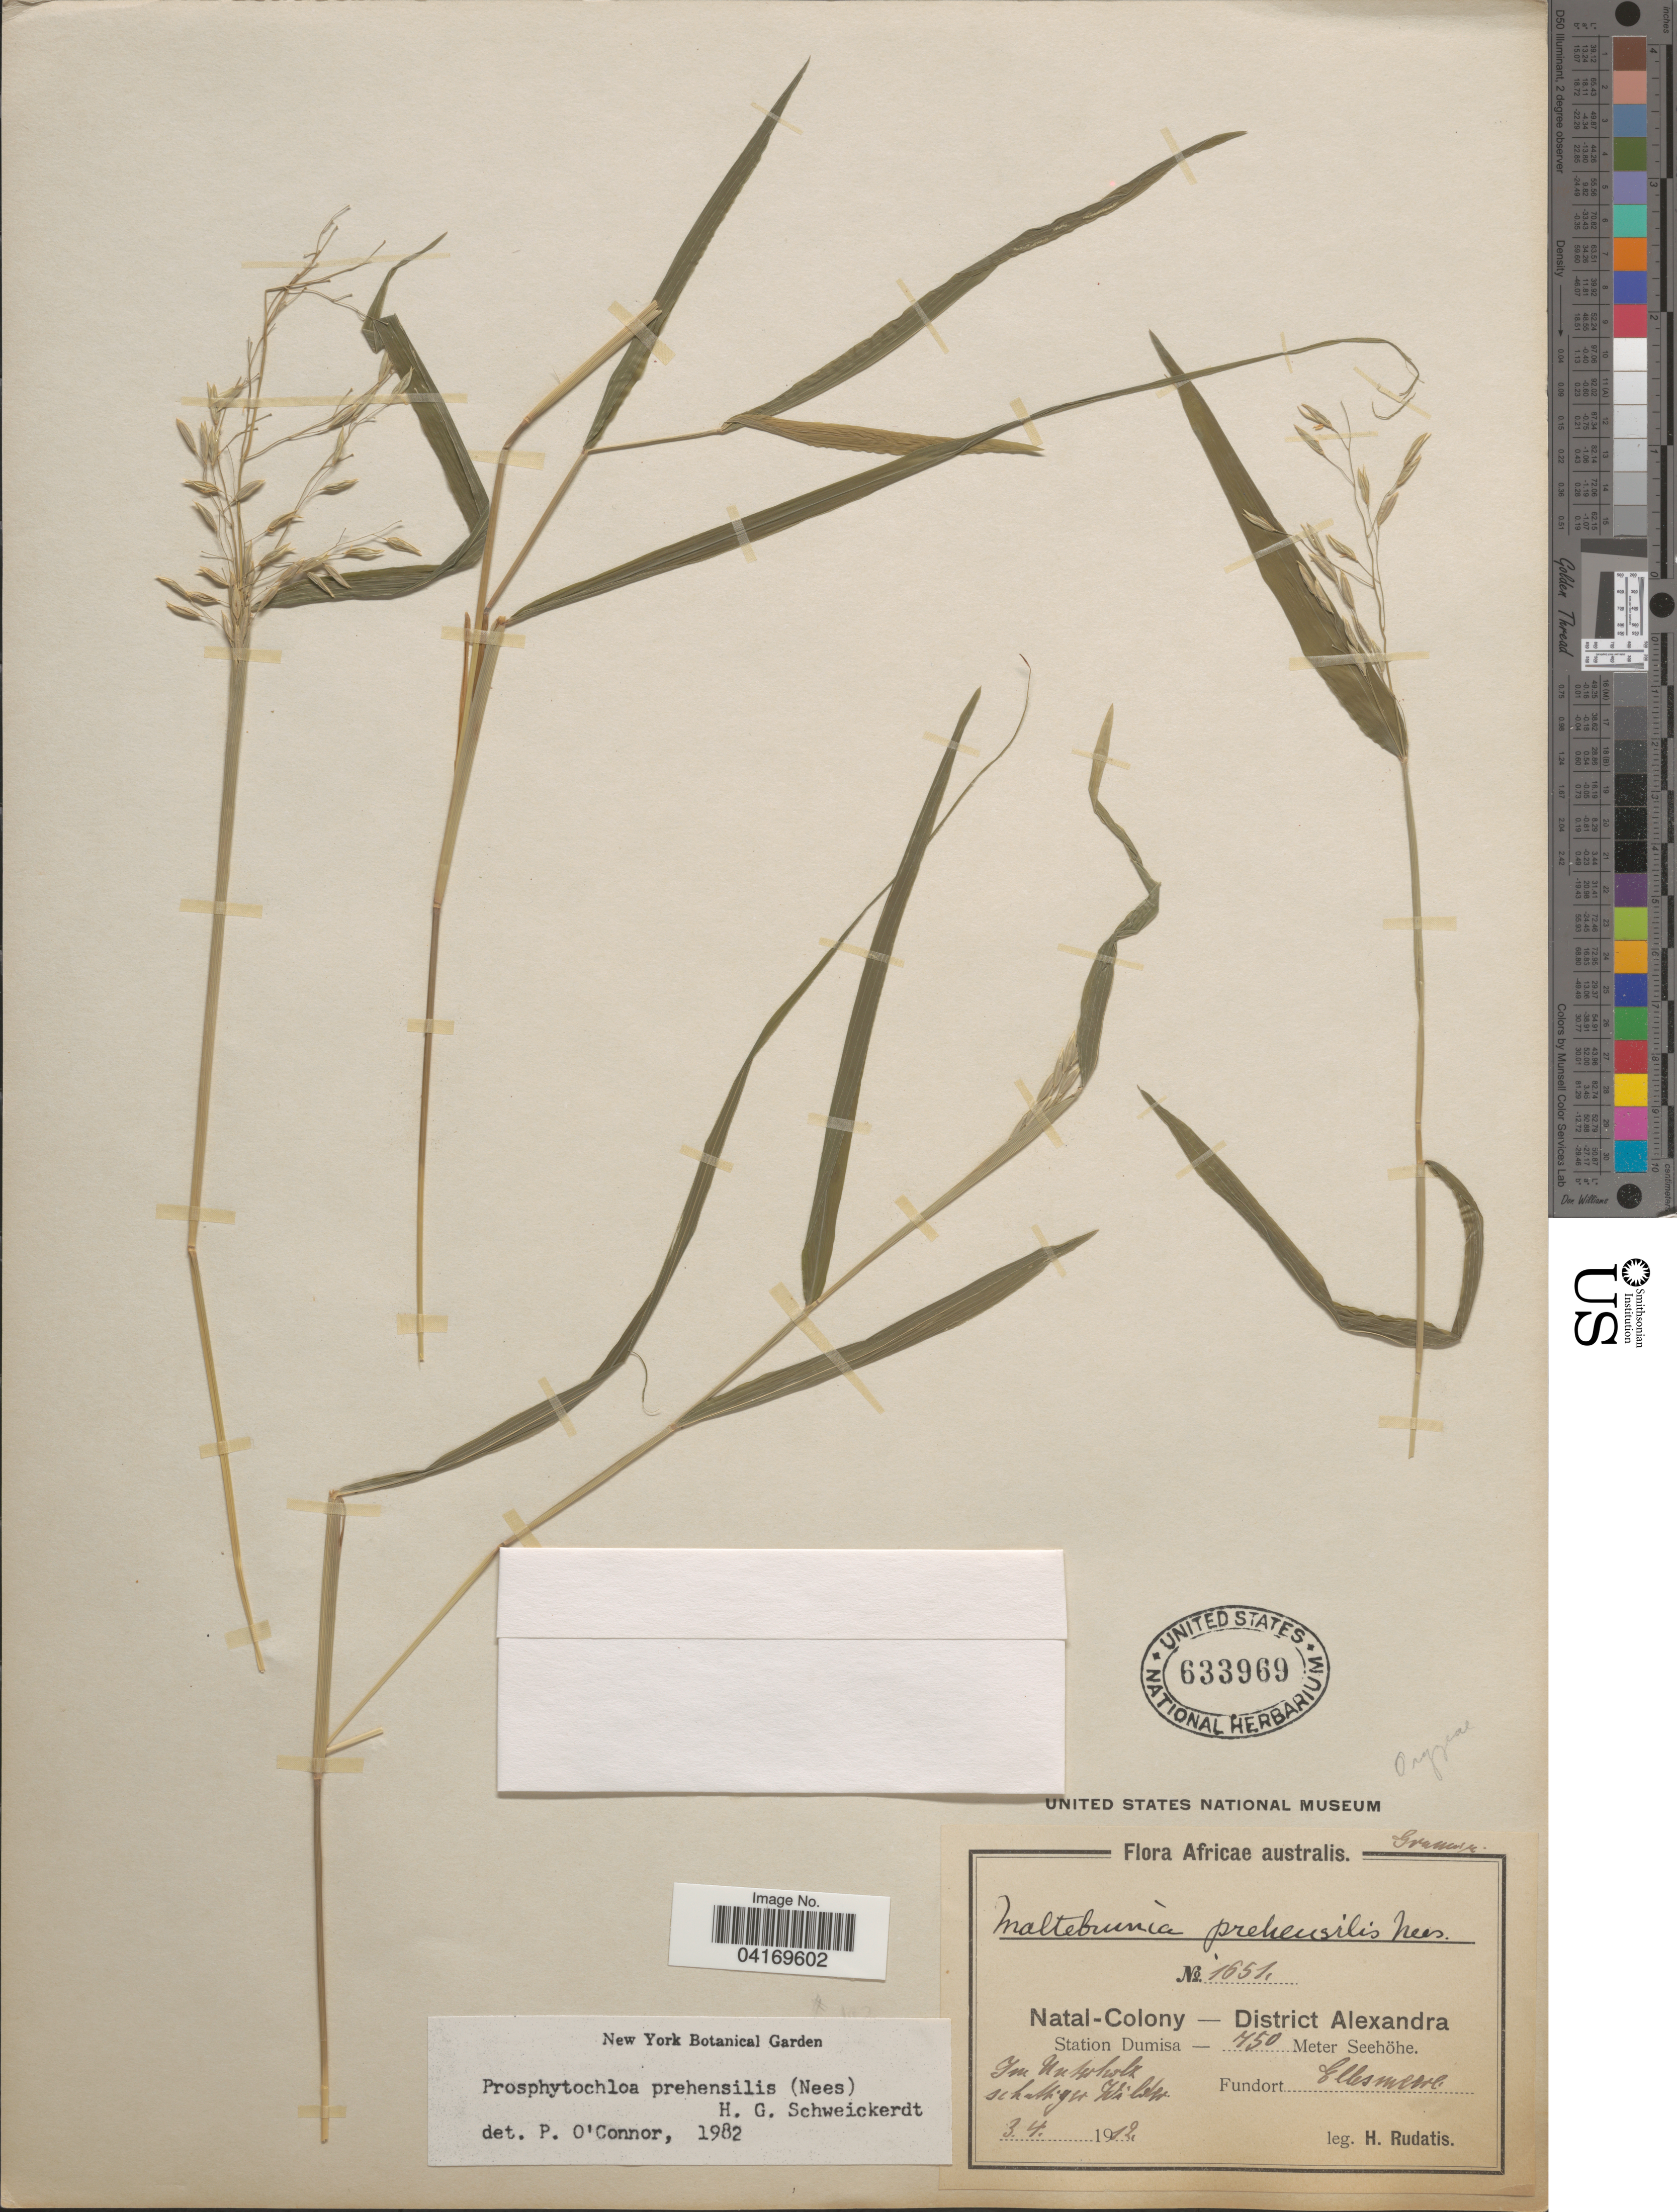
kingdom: Plantae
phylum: Tracheophyta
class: Liliopsida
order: Poales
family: Poaceae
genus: Prosphytochloa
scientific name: Prosphytochloa prehensilis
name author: (Nees) Swallen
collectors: H. Rudatis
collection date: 1912-04-03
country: South Africa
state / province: KwaZulu-Natal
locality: Africae australis. Natal-Colony - District Alexandra. Station Dumisa. Im Unterlwlz schuttiger Wilder. [interpreted]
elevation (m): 450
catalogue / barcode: US 633969